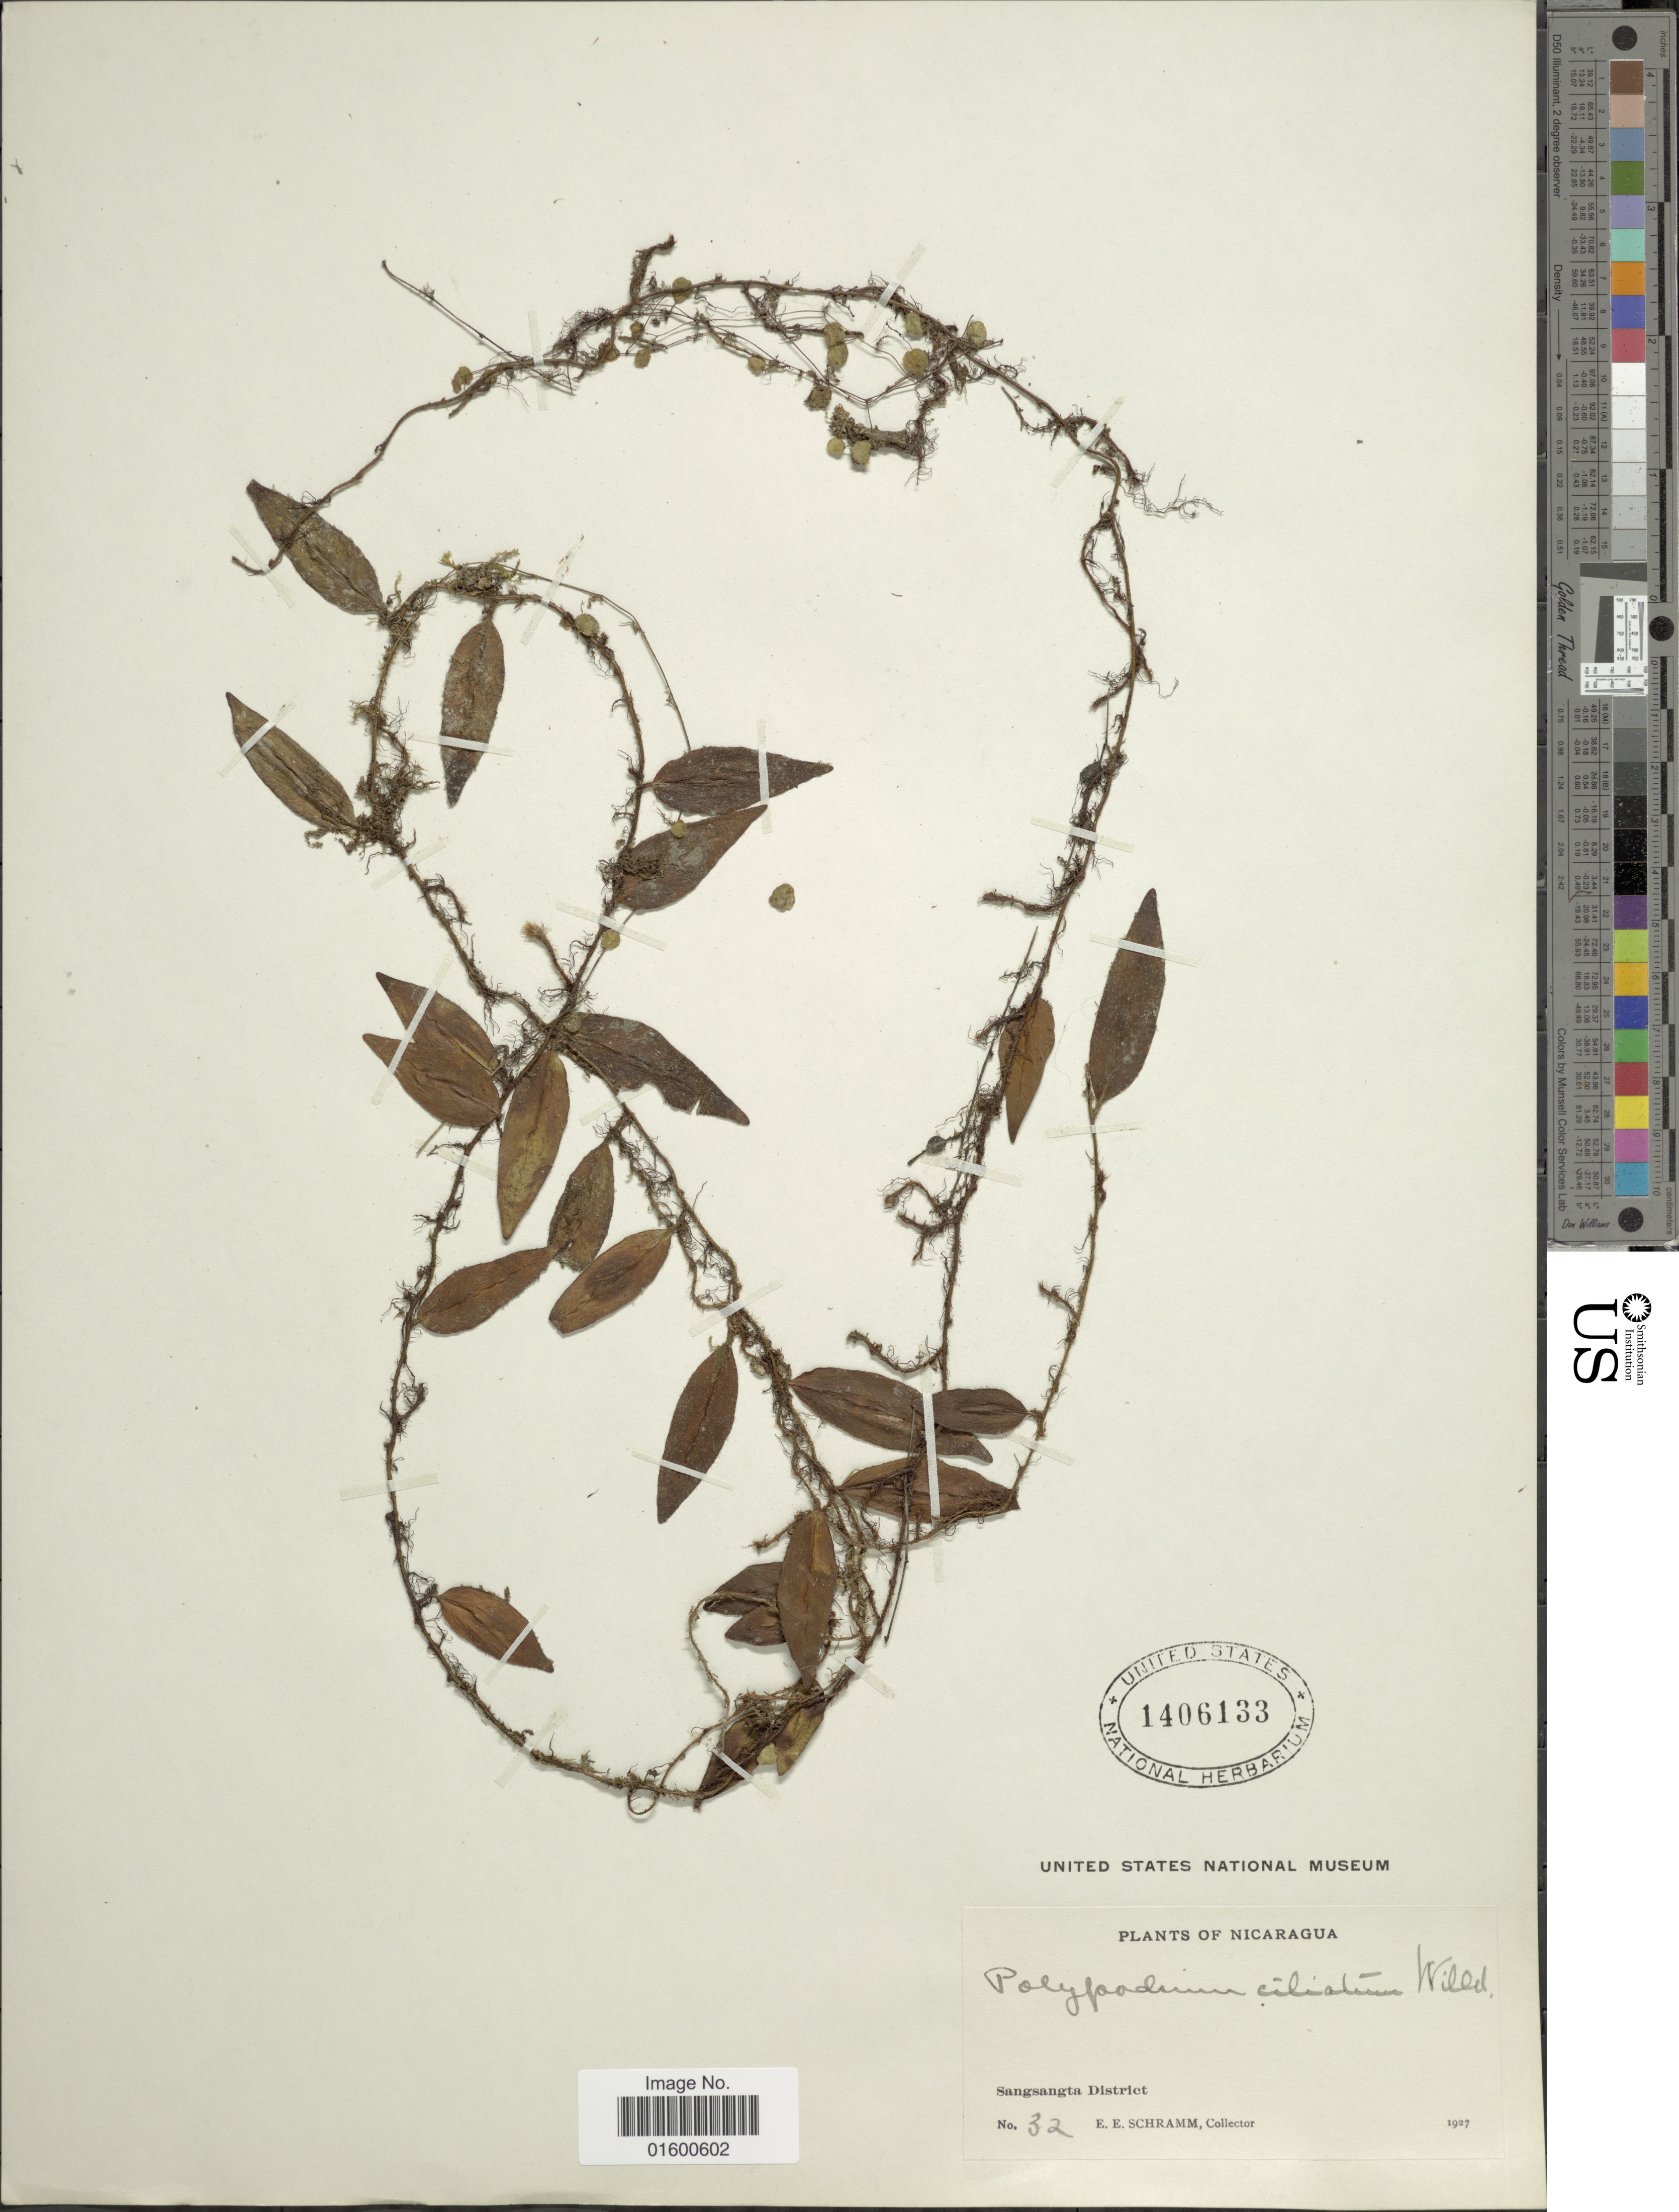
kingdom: Plantae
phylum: Tracheophyta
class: Polypodiopsida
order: Polypodiales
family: Polypodiaceae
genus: Microgramma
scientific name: Microgramma reptans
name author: (Cav.) A.R. Sm.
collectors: E. Schramm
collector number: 32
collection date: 1927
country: Nicaragua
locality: Sangsangta District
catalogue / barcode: US 1406133